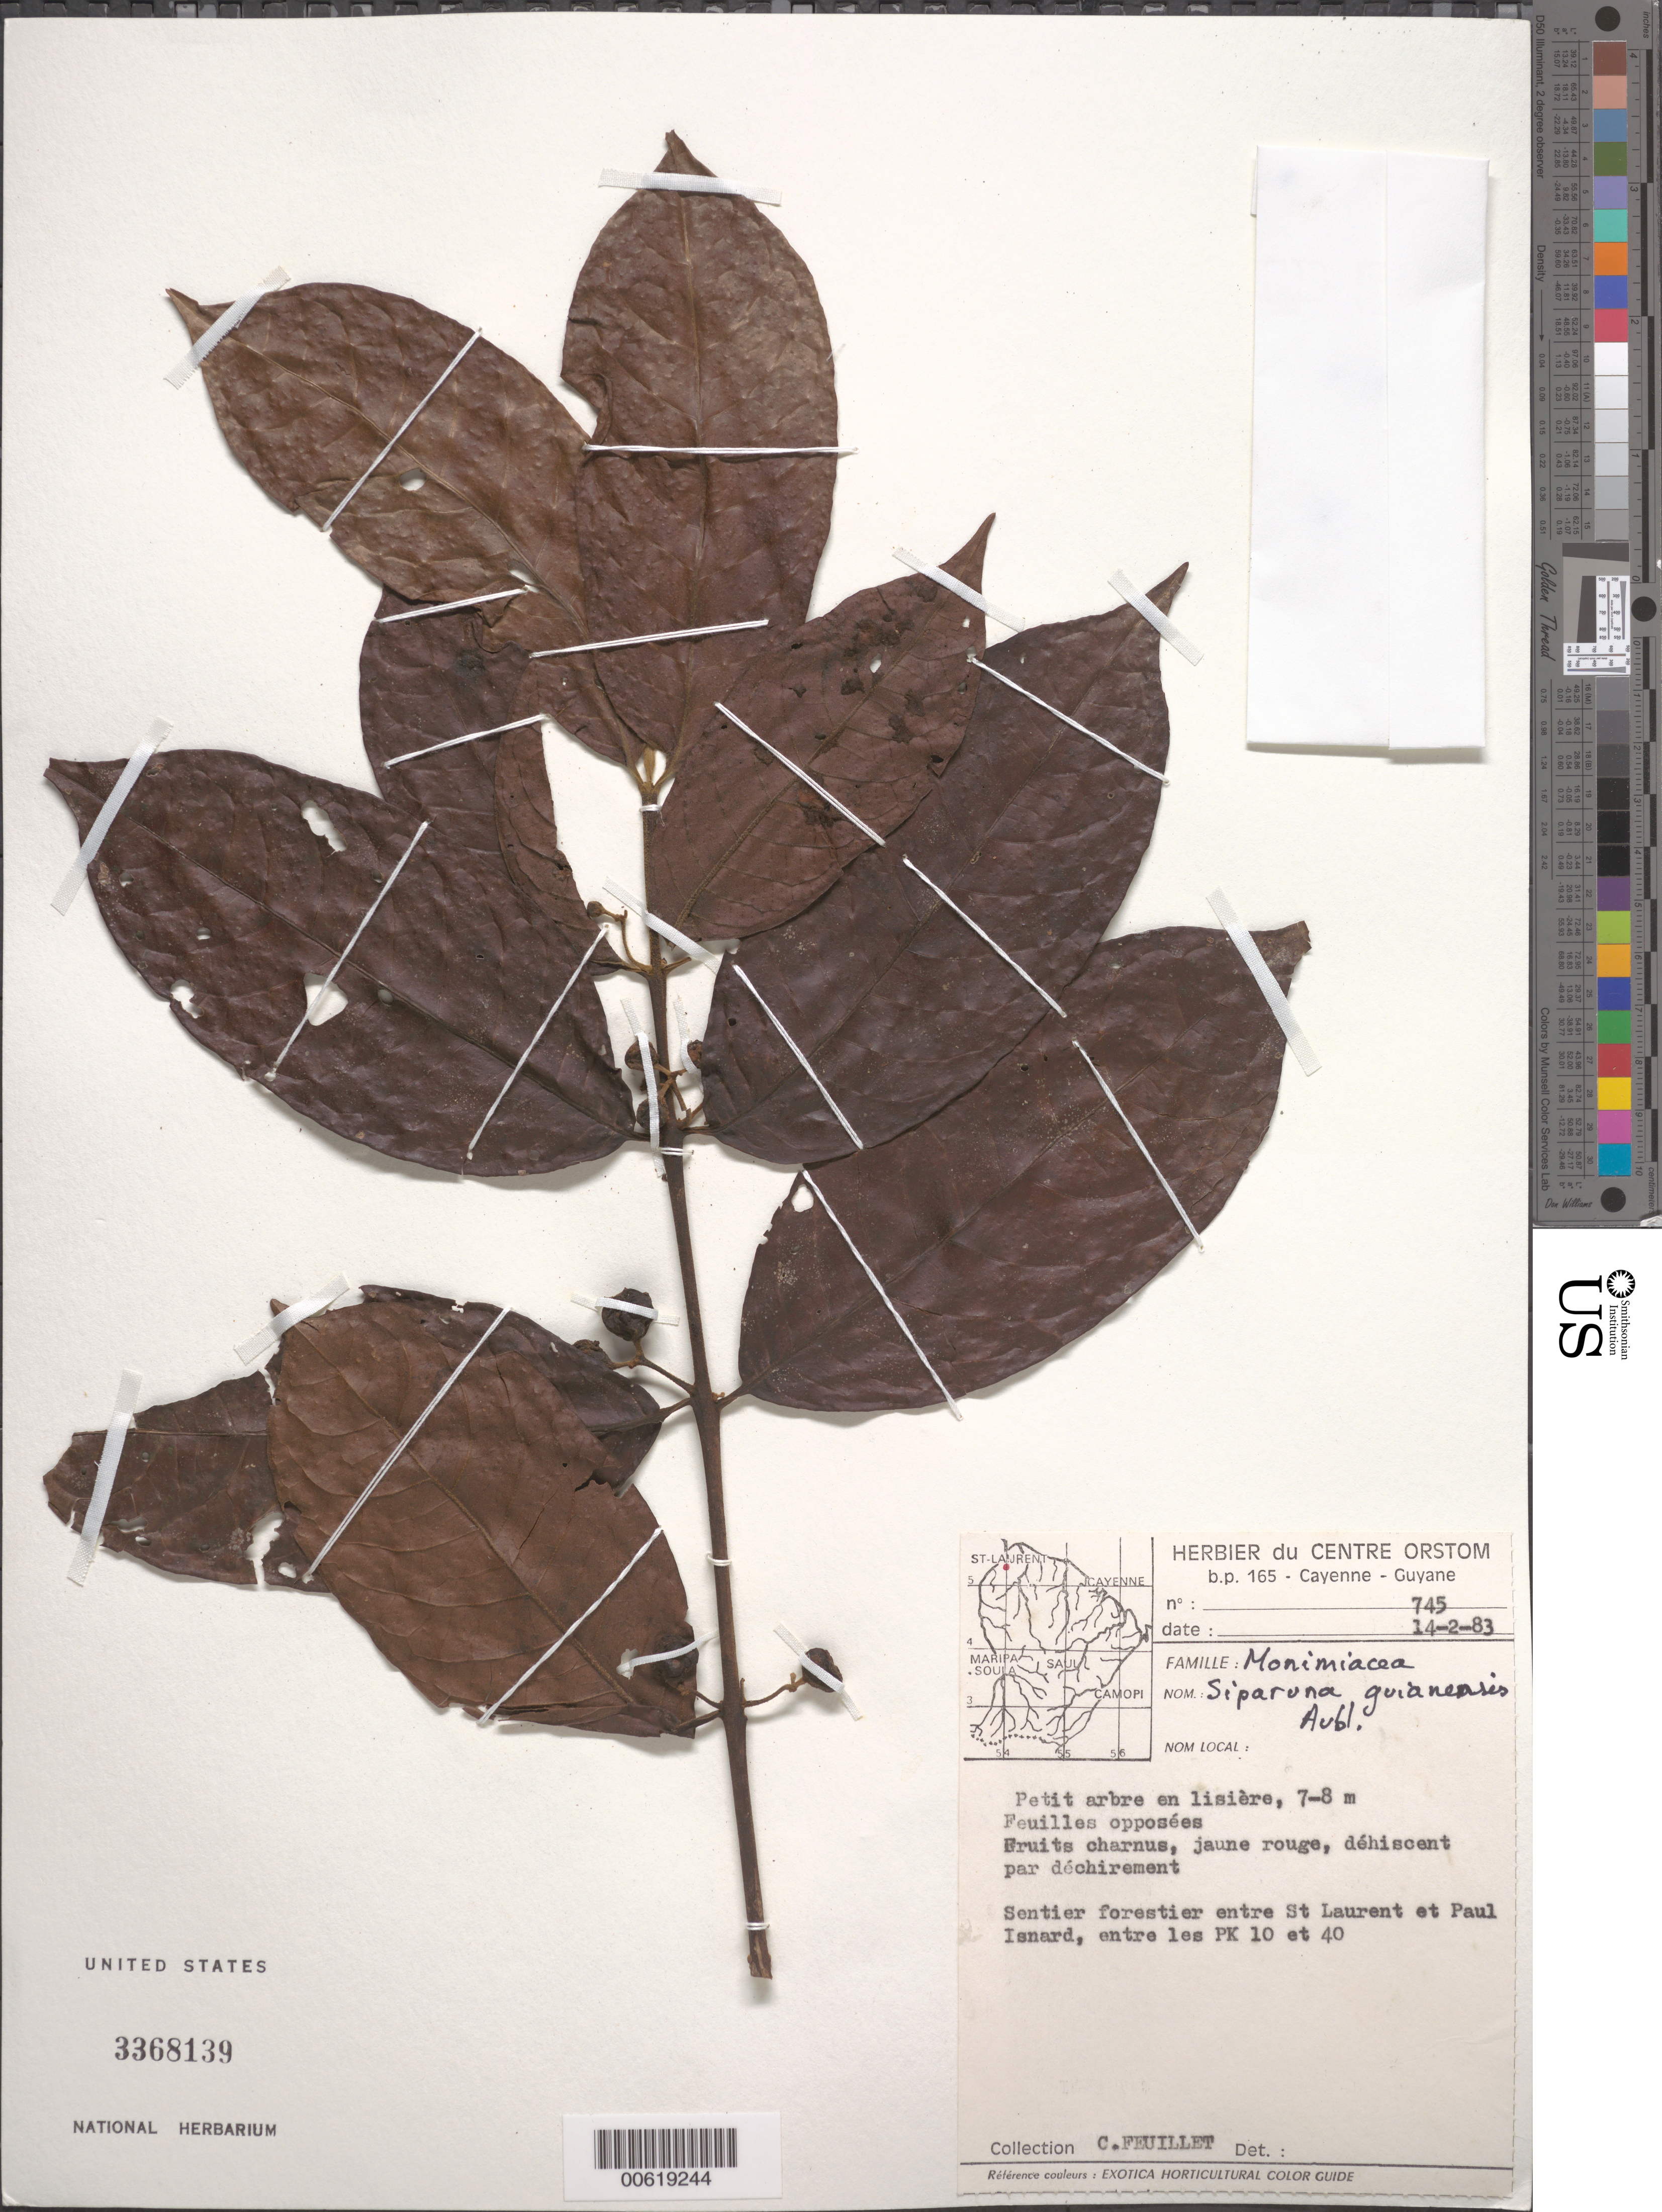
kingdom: Plantae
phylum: Tracheophyta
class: Magnoliopsida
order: Laurales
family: Siparunaceae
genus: Siparuna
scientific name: Siparuna guianensis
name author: Aubl.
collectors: C. Feuillet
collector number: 745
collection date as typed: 14-Feb-83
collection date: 1983-02-14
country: French Guiana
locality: St. Laurent, betw. St. Laurent & Paul Isnard (PK 10 & PK 40)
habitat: Sentier forestier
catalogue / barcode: US 3368139